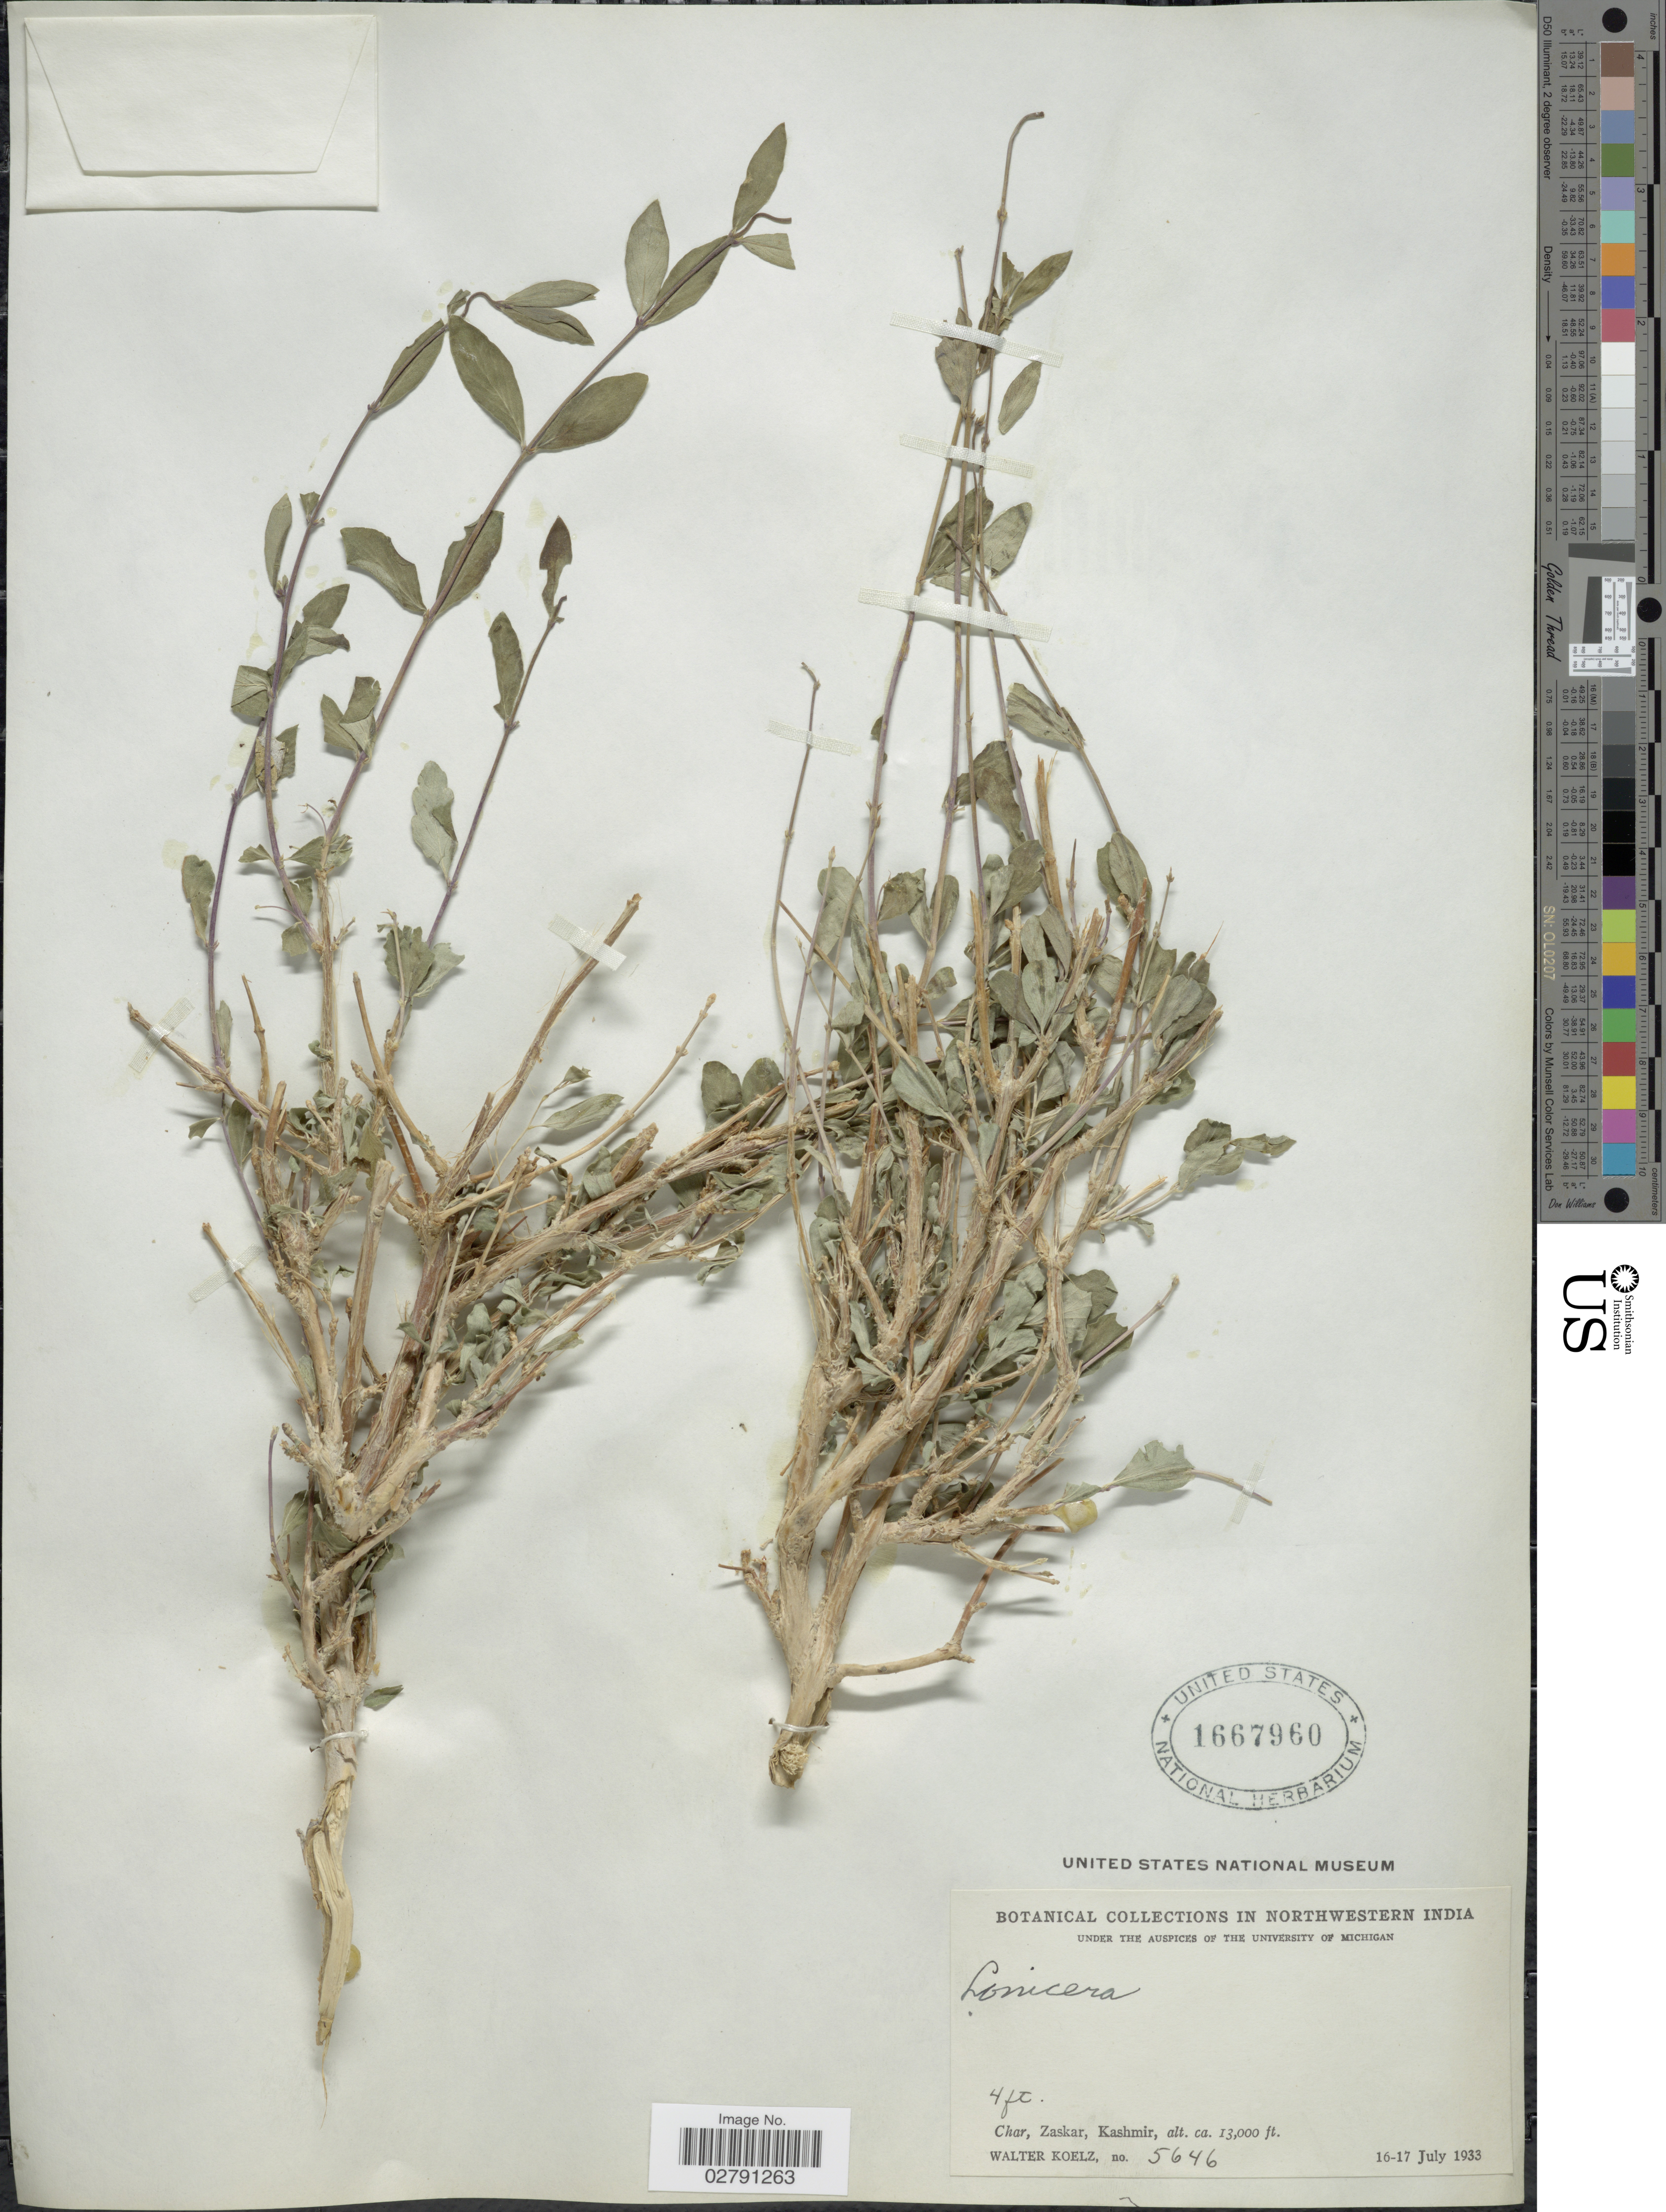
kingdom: Plantae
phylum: Tracheophyta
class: Magnoliopsida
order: Dipsacales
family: Caprifoliaceae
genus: Lonicera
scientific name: Lonicera sp.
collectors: W. N. Koelz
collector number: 5646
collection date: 1933-07-16/1933-07-17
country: India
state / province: Jammu and Kashmir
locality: Northwestern India. Char, Zaskar, Kashmir.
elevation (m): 3962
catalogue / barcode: US 1667960